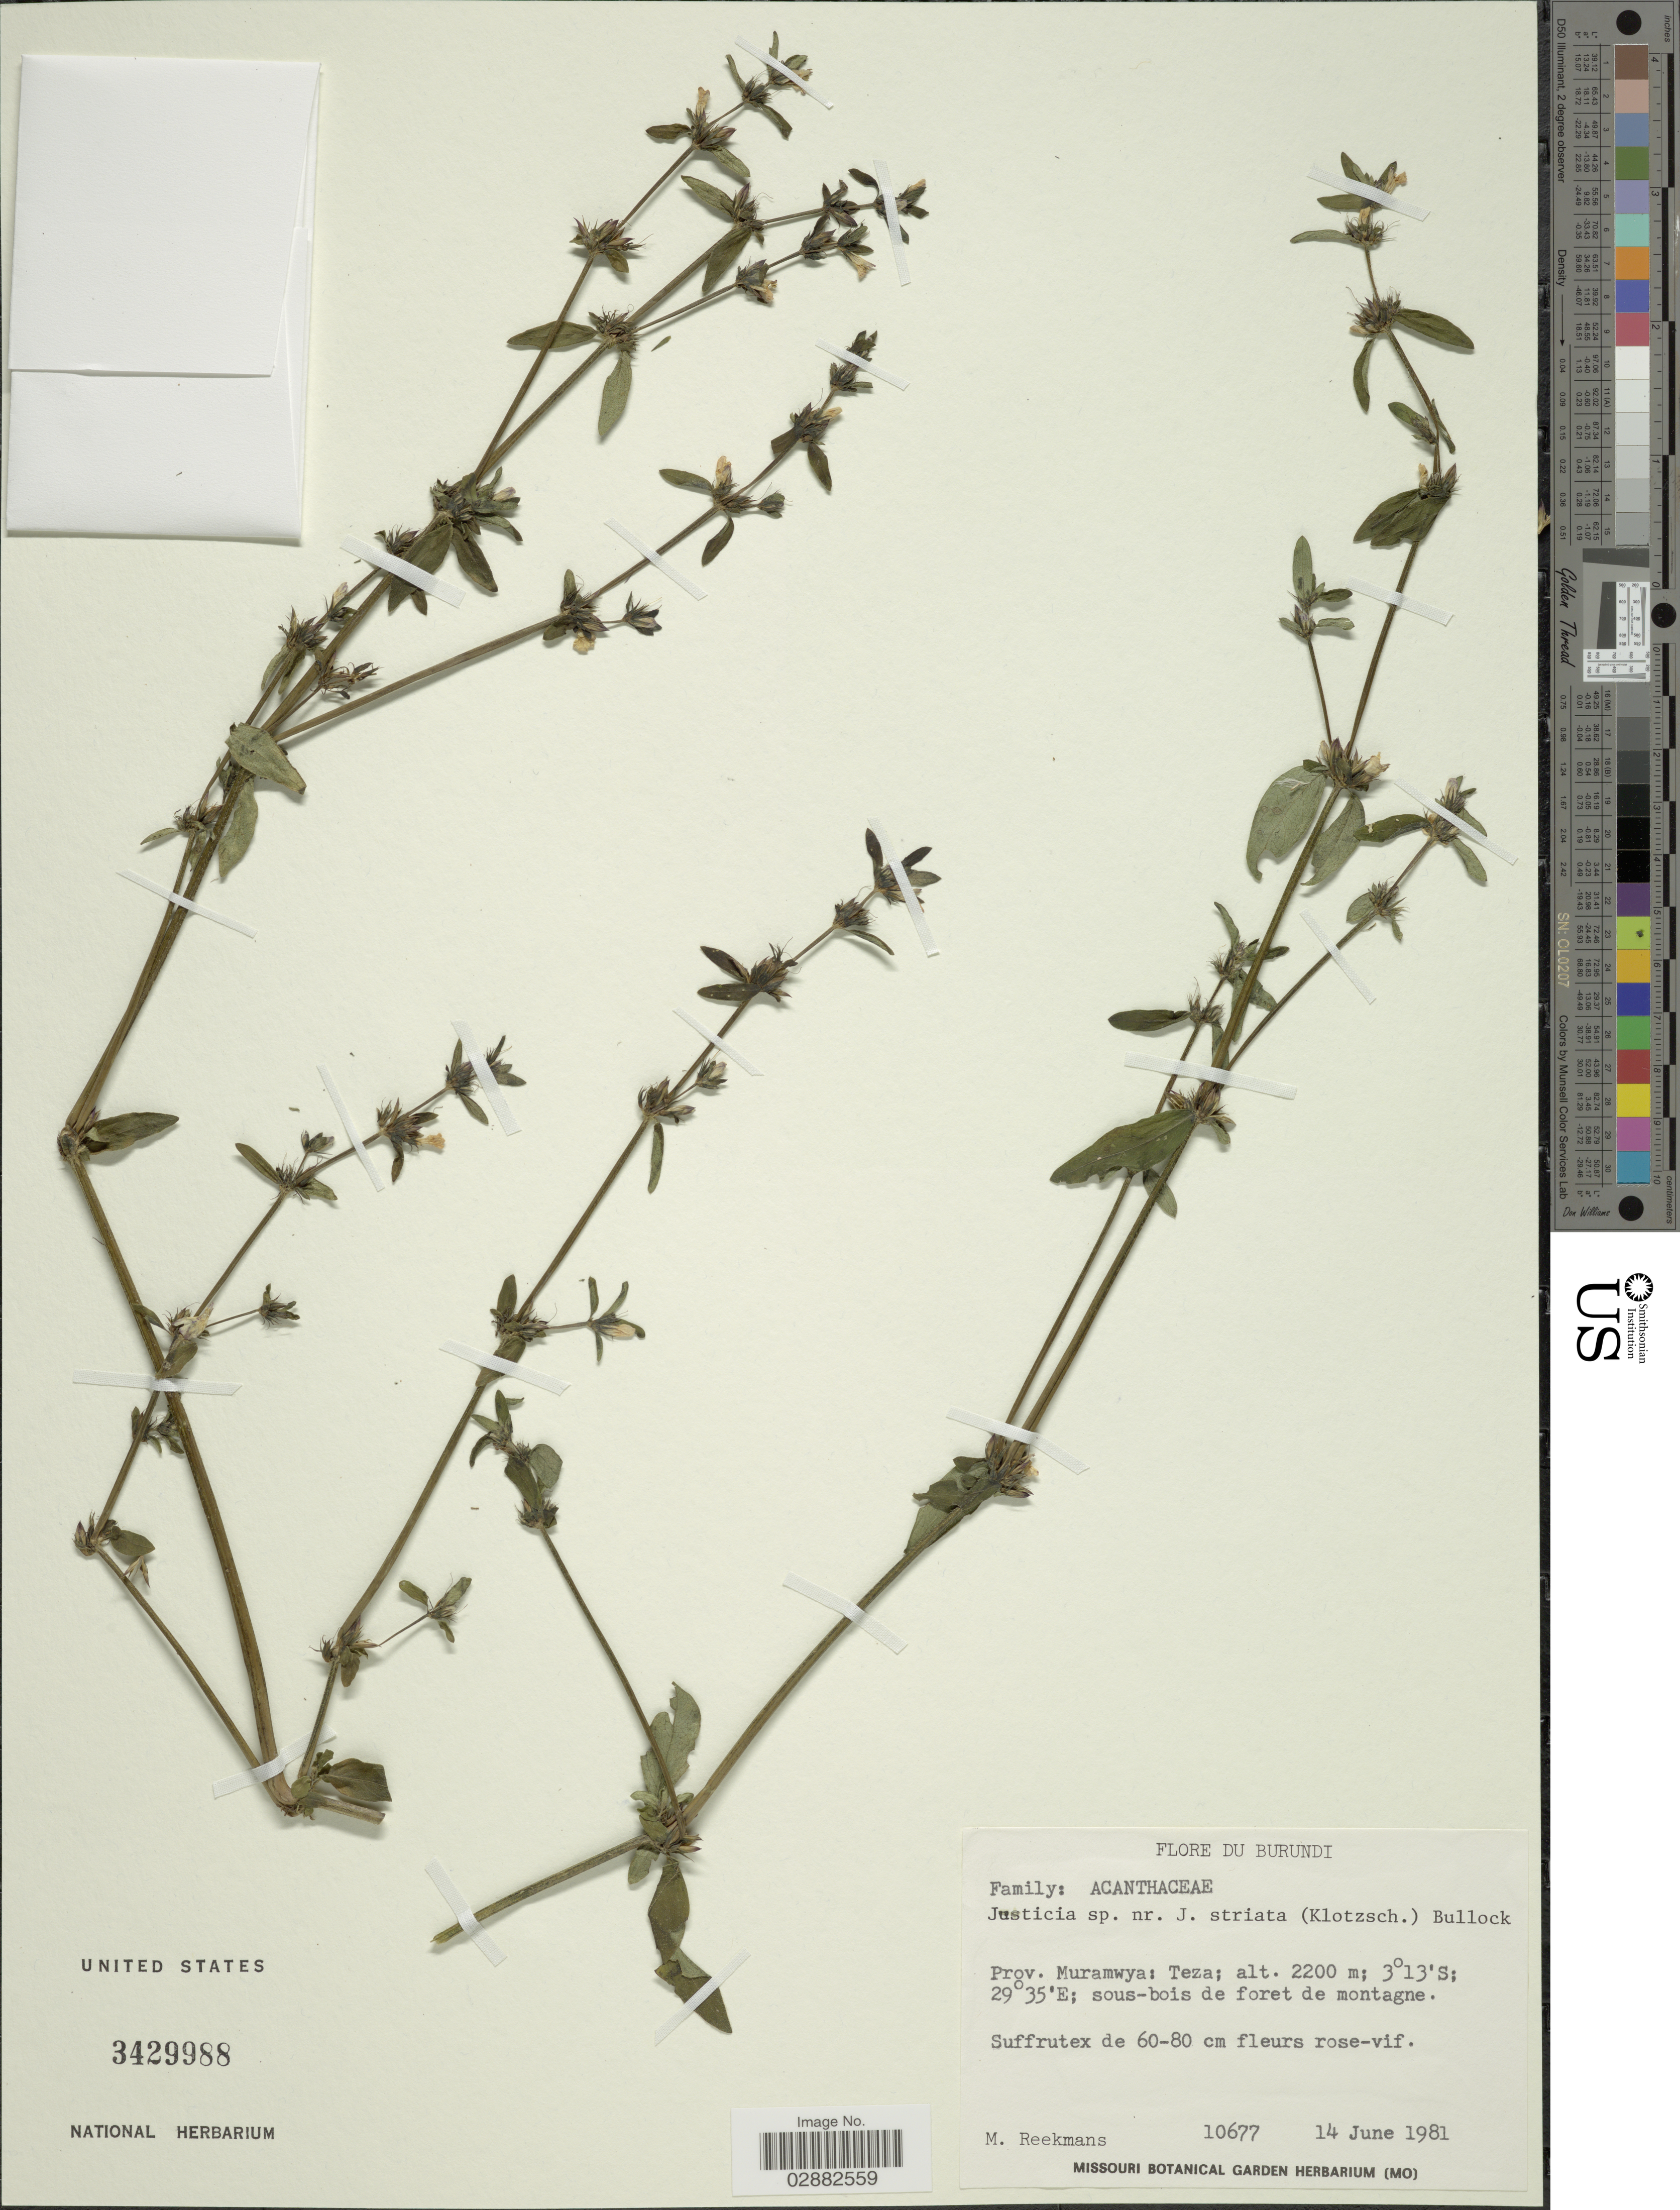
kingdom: Plantae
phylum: Tracheophyta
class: Magnoliopsida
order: Lamiales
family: Acanthaceae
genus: Justicia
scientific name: Justicia striata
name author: D.N. Gibson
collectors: M. Reekmans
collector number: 10677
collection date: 1981-06-14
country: Burundi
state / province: Muramvya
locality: Teza.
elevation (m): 2200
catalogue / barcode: US 3429988